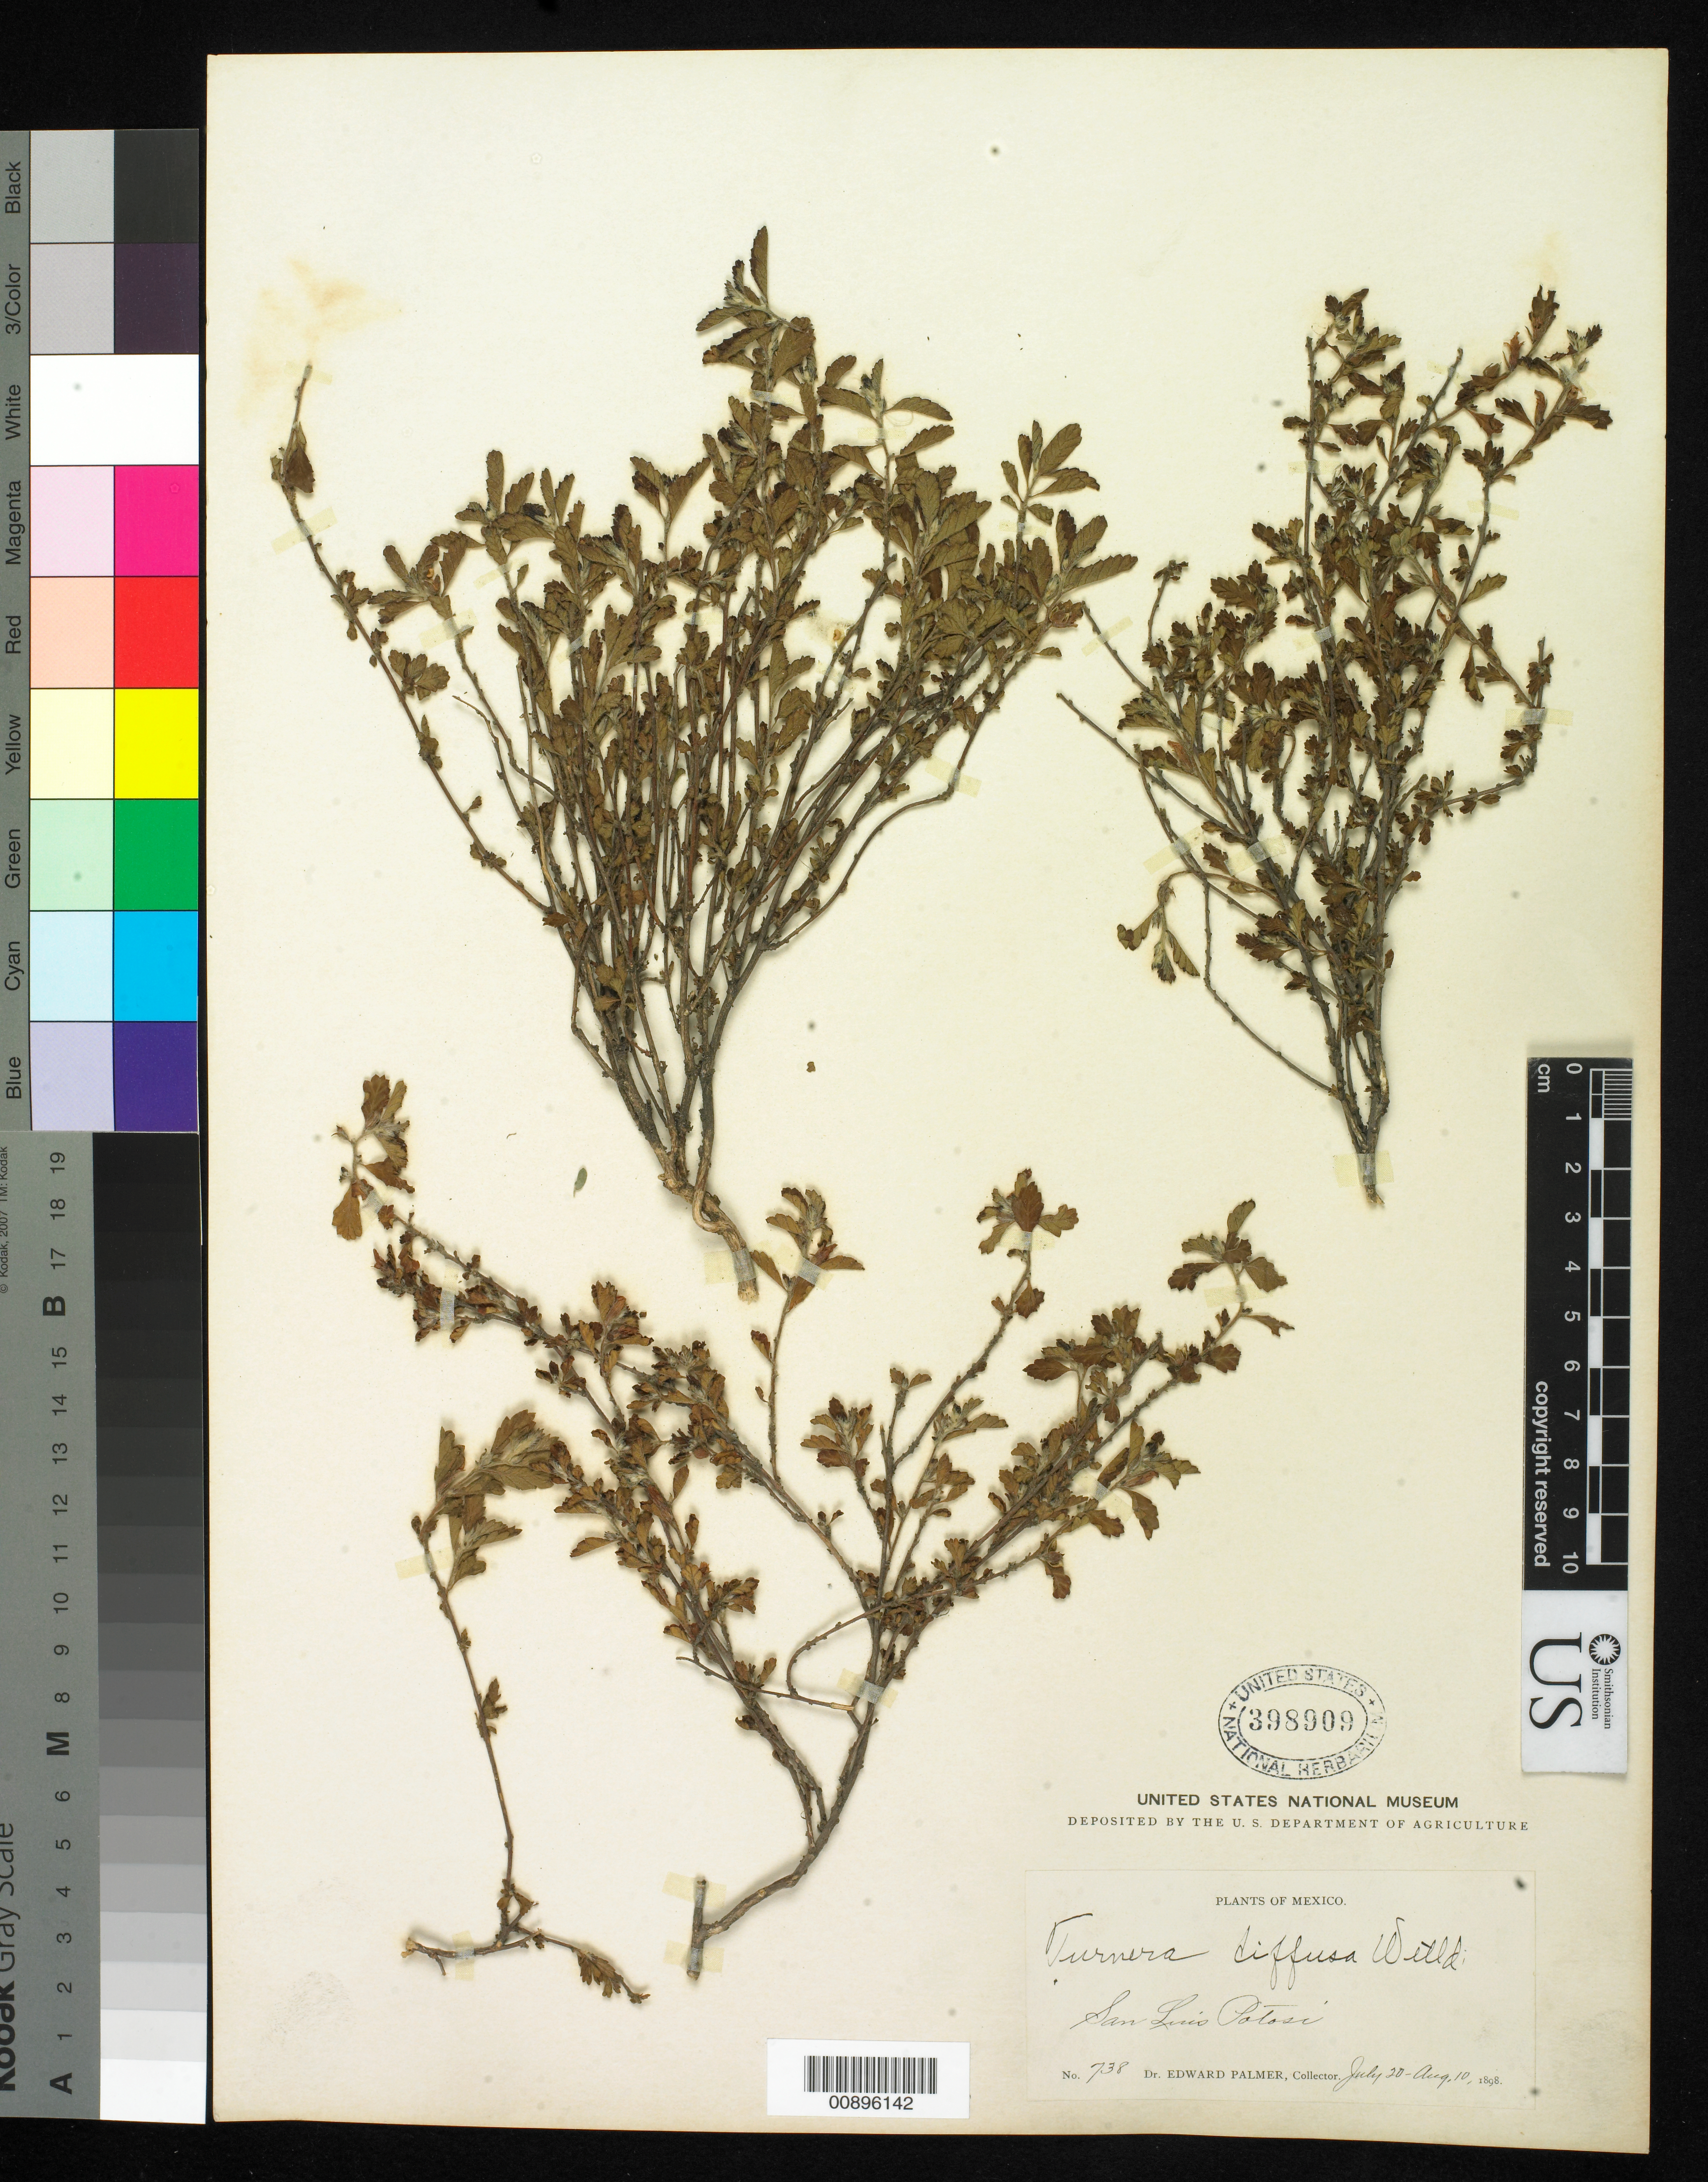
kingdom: Plantae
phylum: Tracheophyta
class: Magnoliopsida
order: Malpighiales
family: Turneraceae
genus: Turnera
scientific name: Turnera diffusa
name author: Willd. ex Schult.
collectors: E. Palmer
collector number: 738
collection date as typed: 20 Jul 1898 to 10 Aug 1898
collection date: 1898-07-20/1898-08-10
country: Mexico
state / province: San Luis Potosí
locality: San Luis Potosí.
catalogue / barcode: US 398909